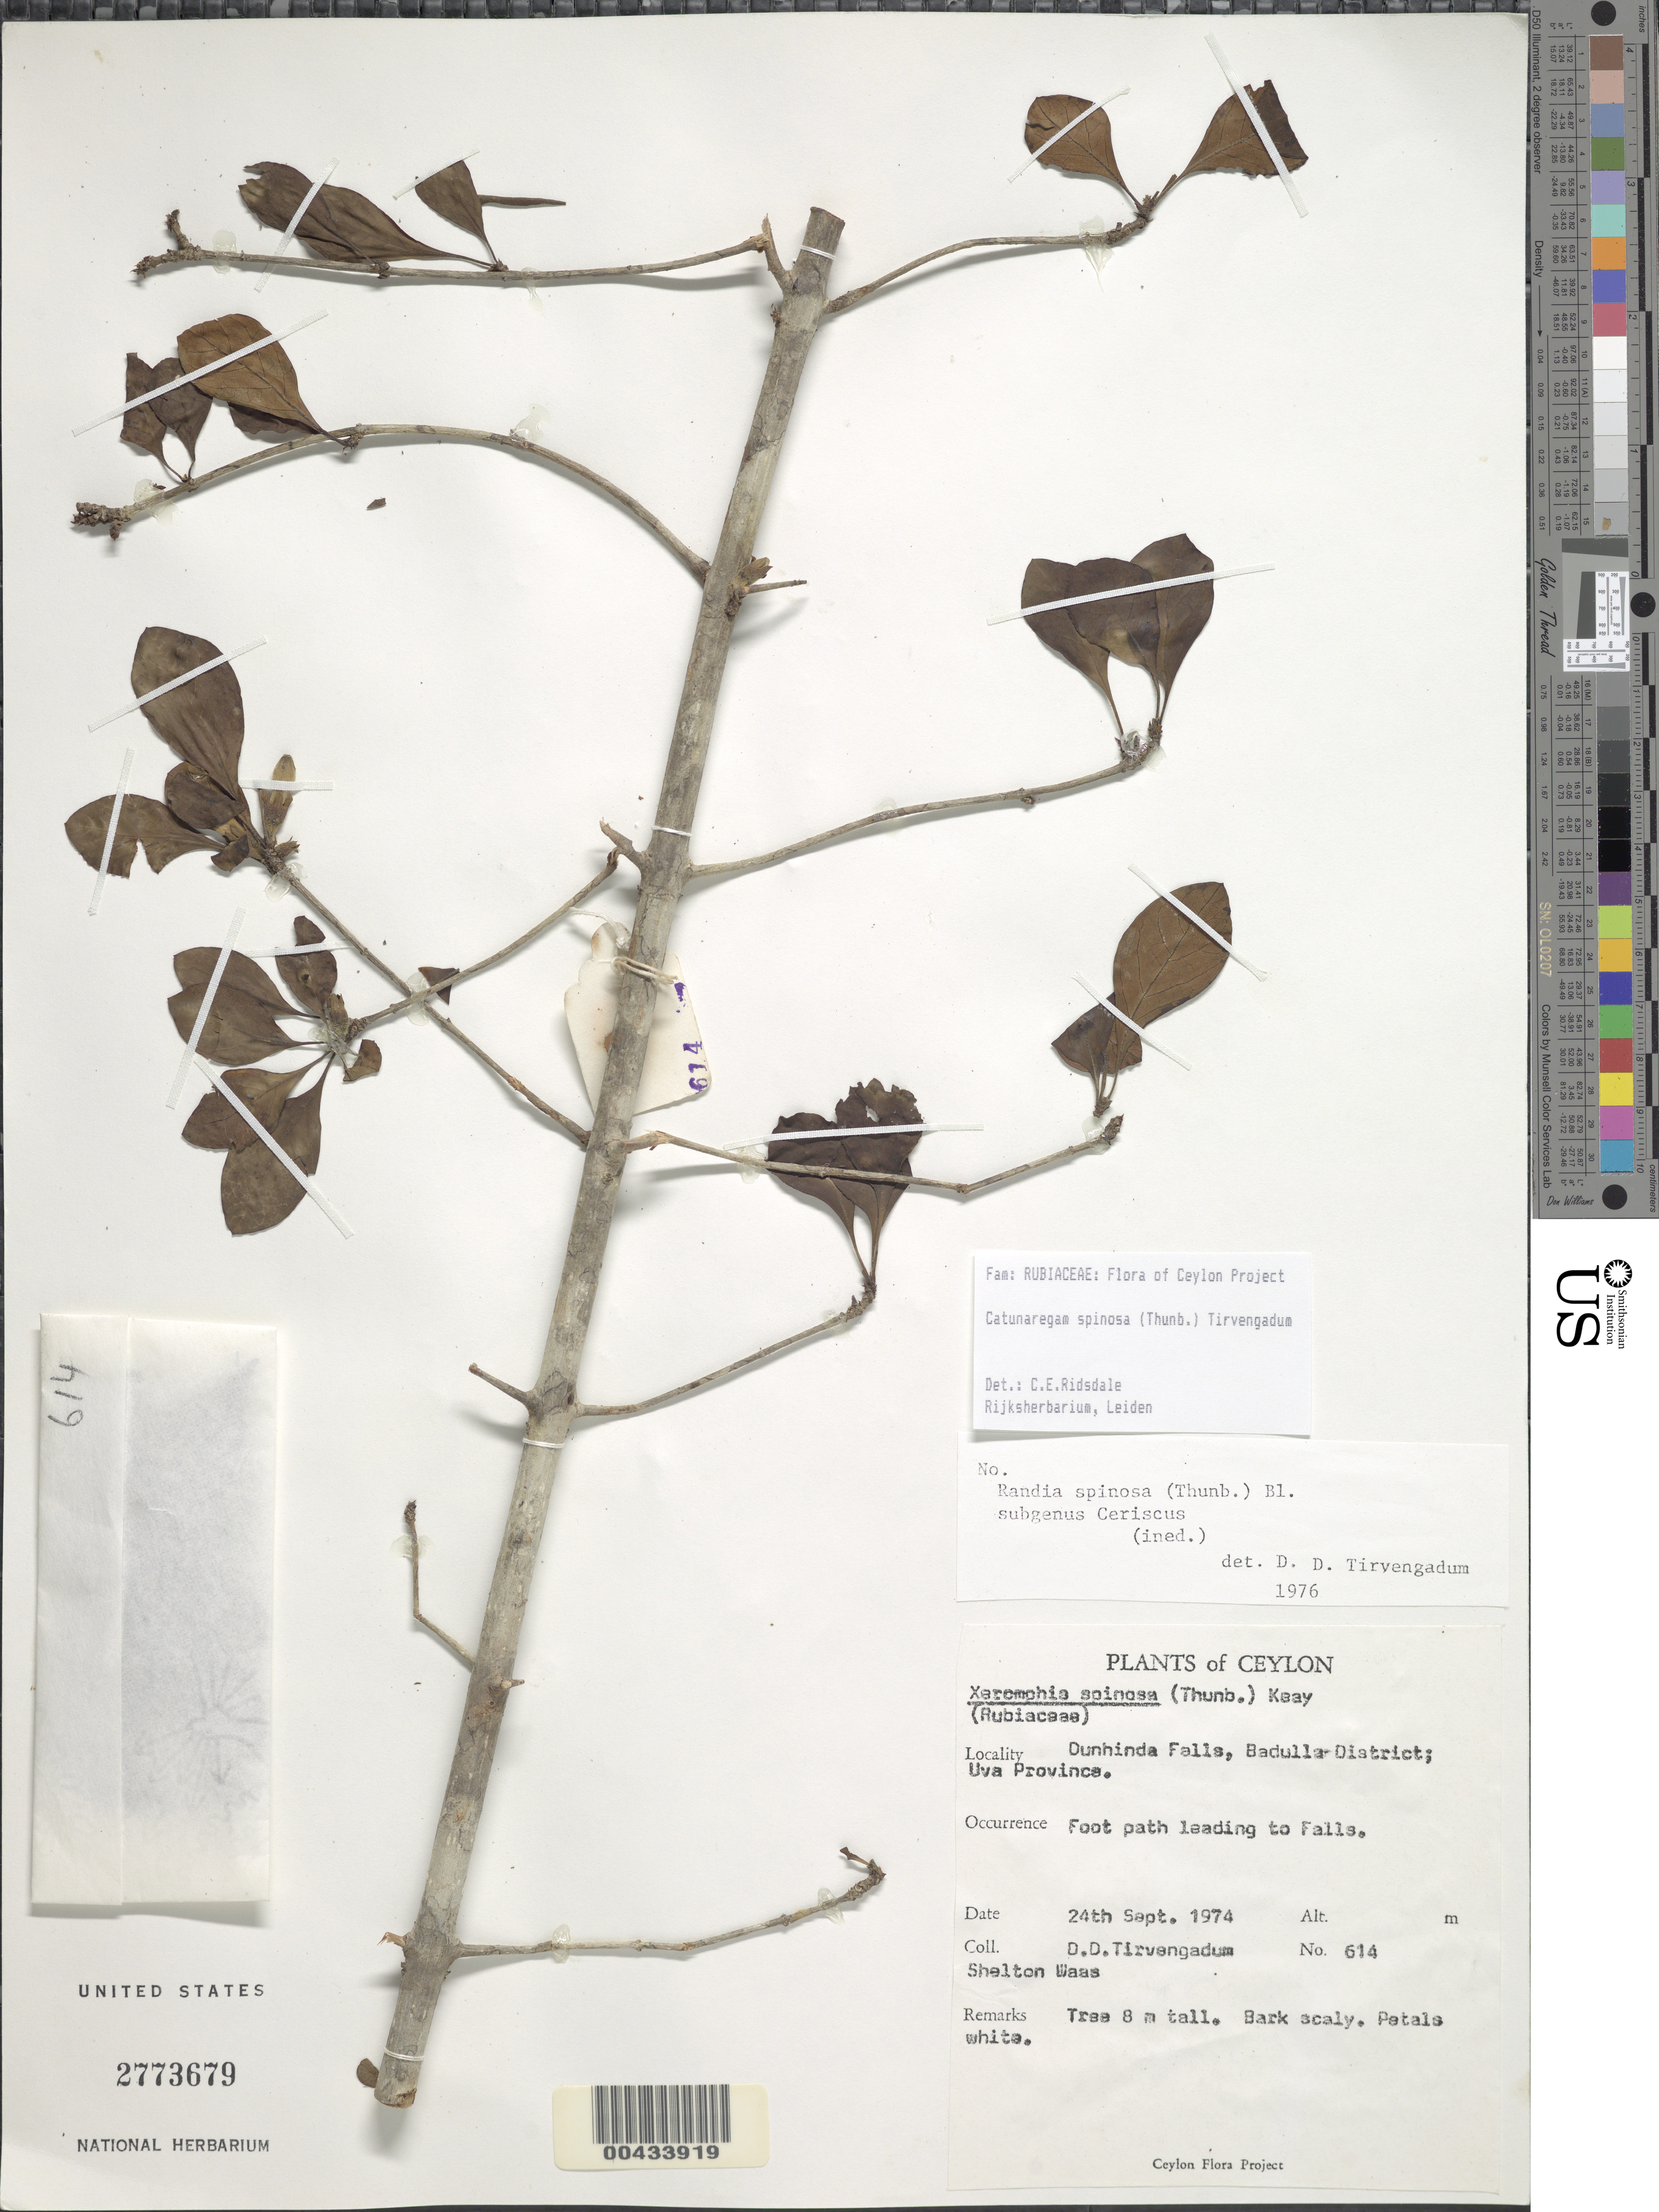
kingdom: Plantae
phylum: Tracheophyta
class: Magnoliopsida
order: Gentianales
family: Rubiaceae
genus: Catunaregam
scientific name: Catunaregam spinosa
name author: (Thunb.) Tirveng.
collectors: D. Tirvengadum & S. Waas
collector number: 614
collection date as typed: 24 Sep 1974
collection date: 1974-09-24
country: Sri Lanka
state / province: Uva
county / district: Badulla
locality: Dunhinda Falls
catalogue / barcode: US 2773679